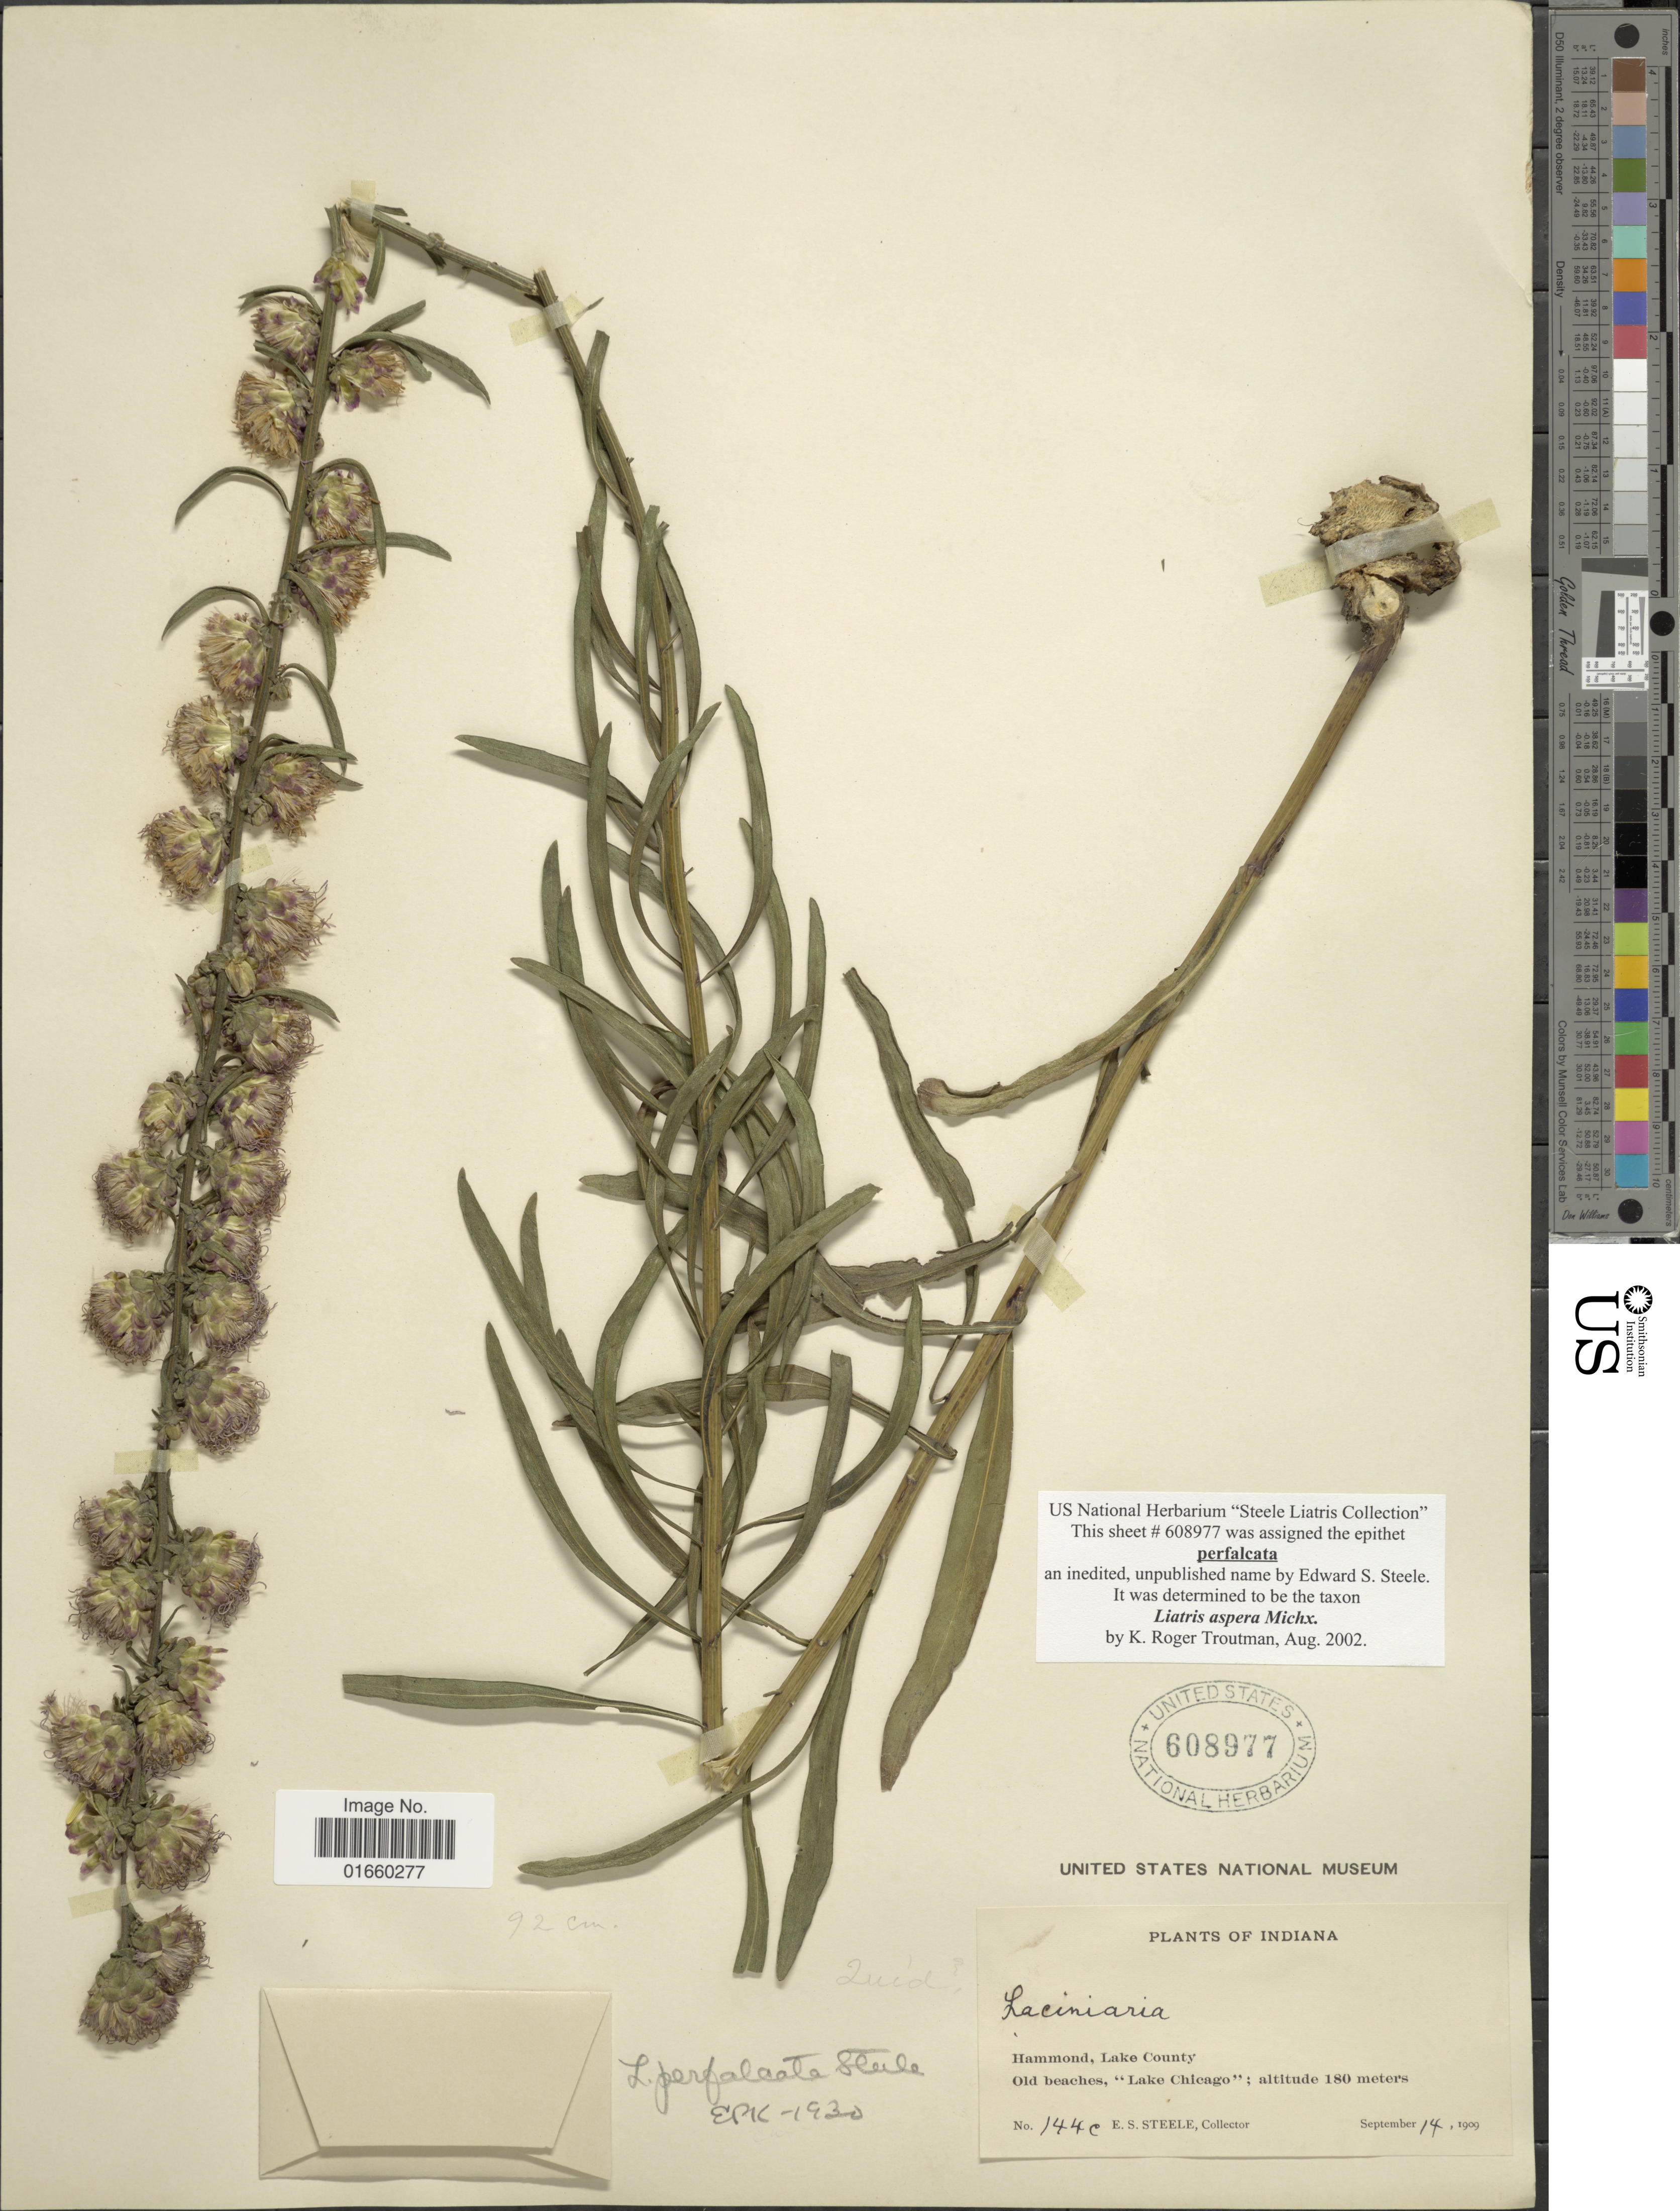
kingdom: Plantae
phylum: Tracheophyta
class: Magnoliopsida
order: Asterales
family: Asteraceae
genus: Liatris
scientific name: Liatris aspera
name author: Michx.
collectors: E. Steele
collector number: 144c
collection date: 1909-09-14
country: United States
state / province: Indiana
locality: Hammond, Lake County, Old beaches, "Lake Chicago"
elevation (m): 180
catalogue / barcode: US 608977